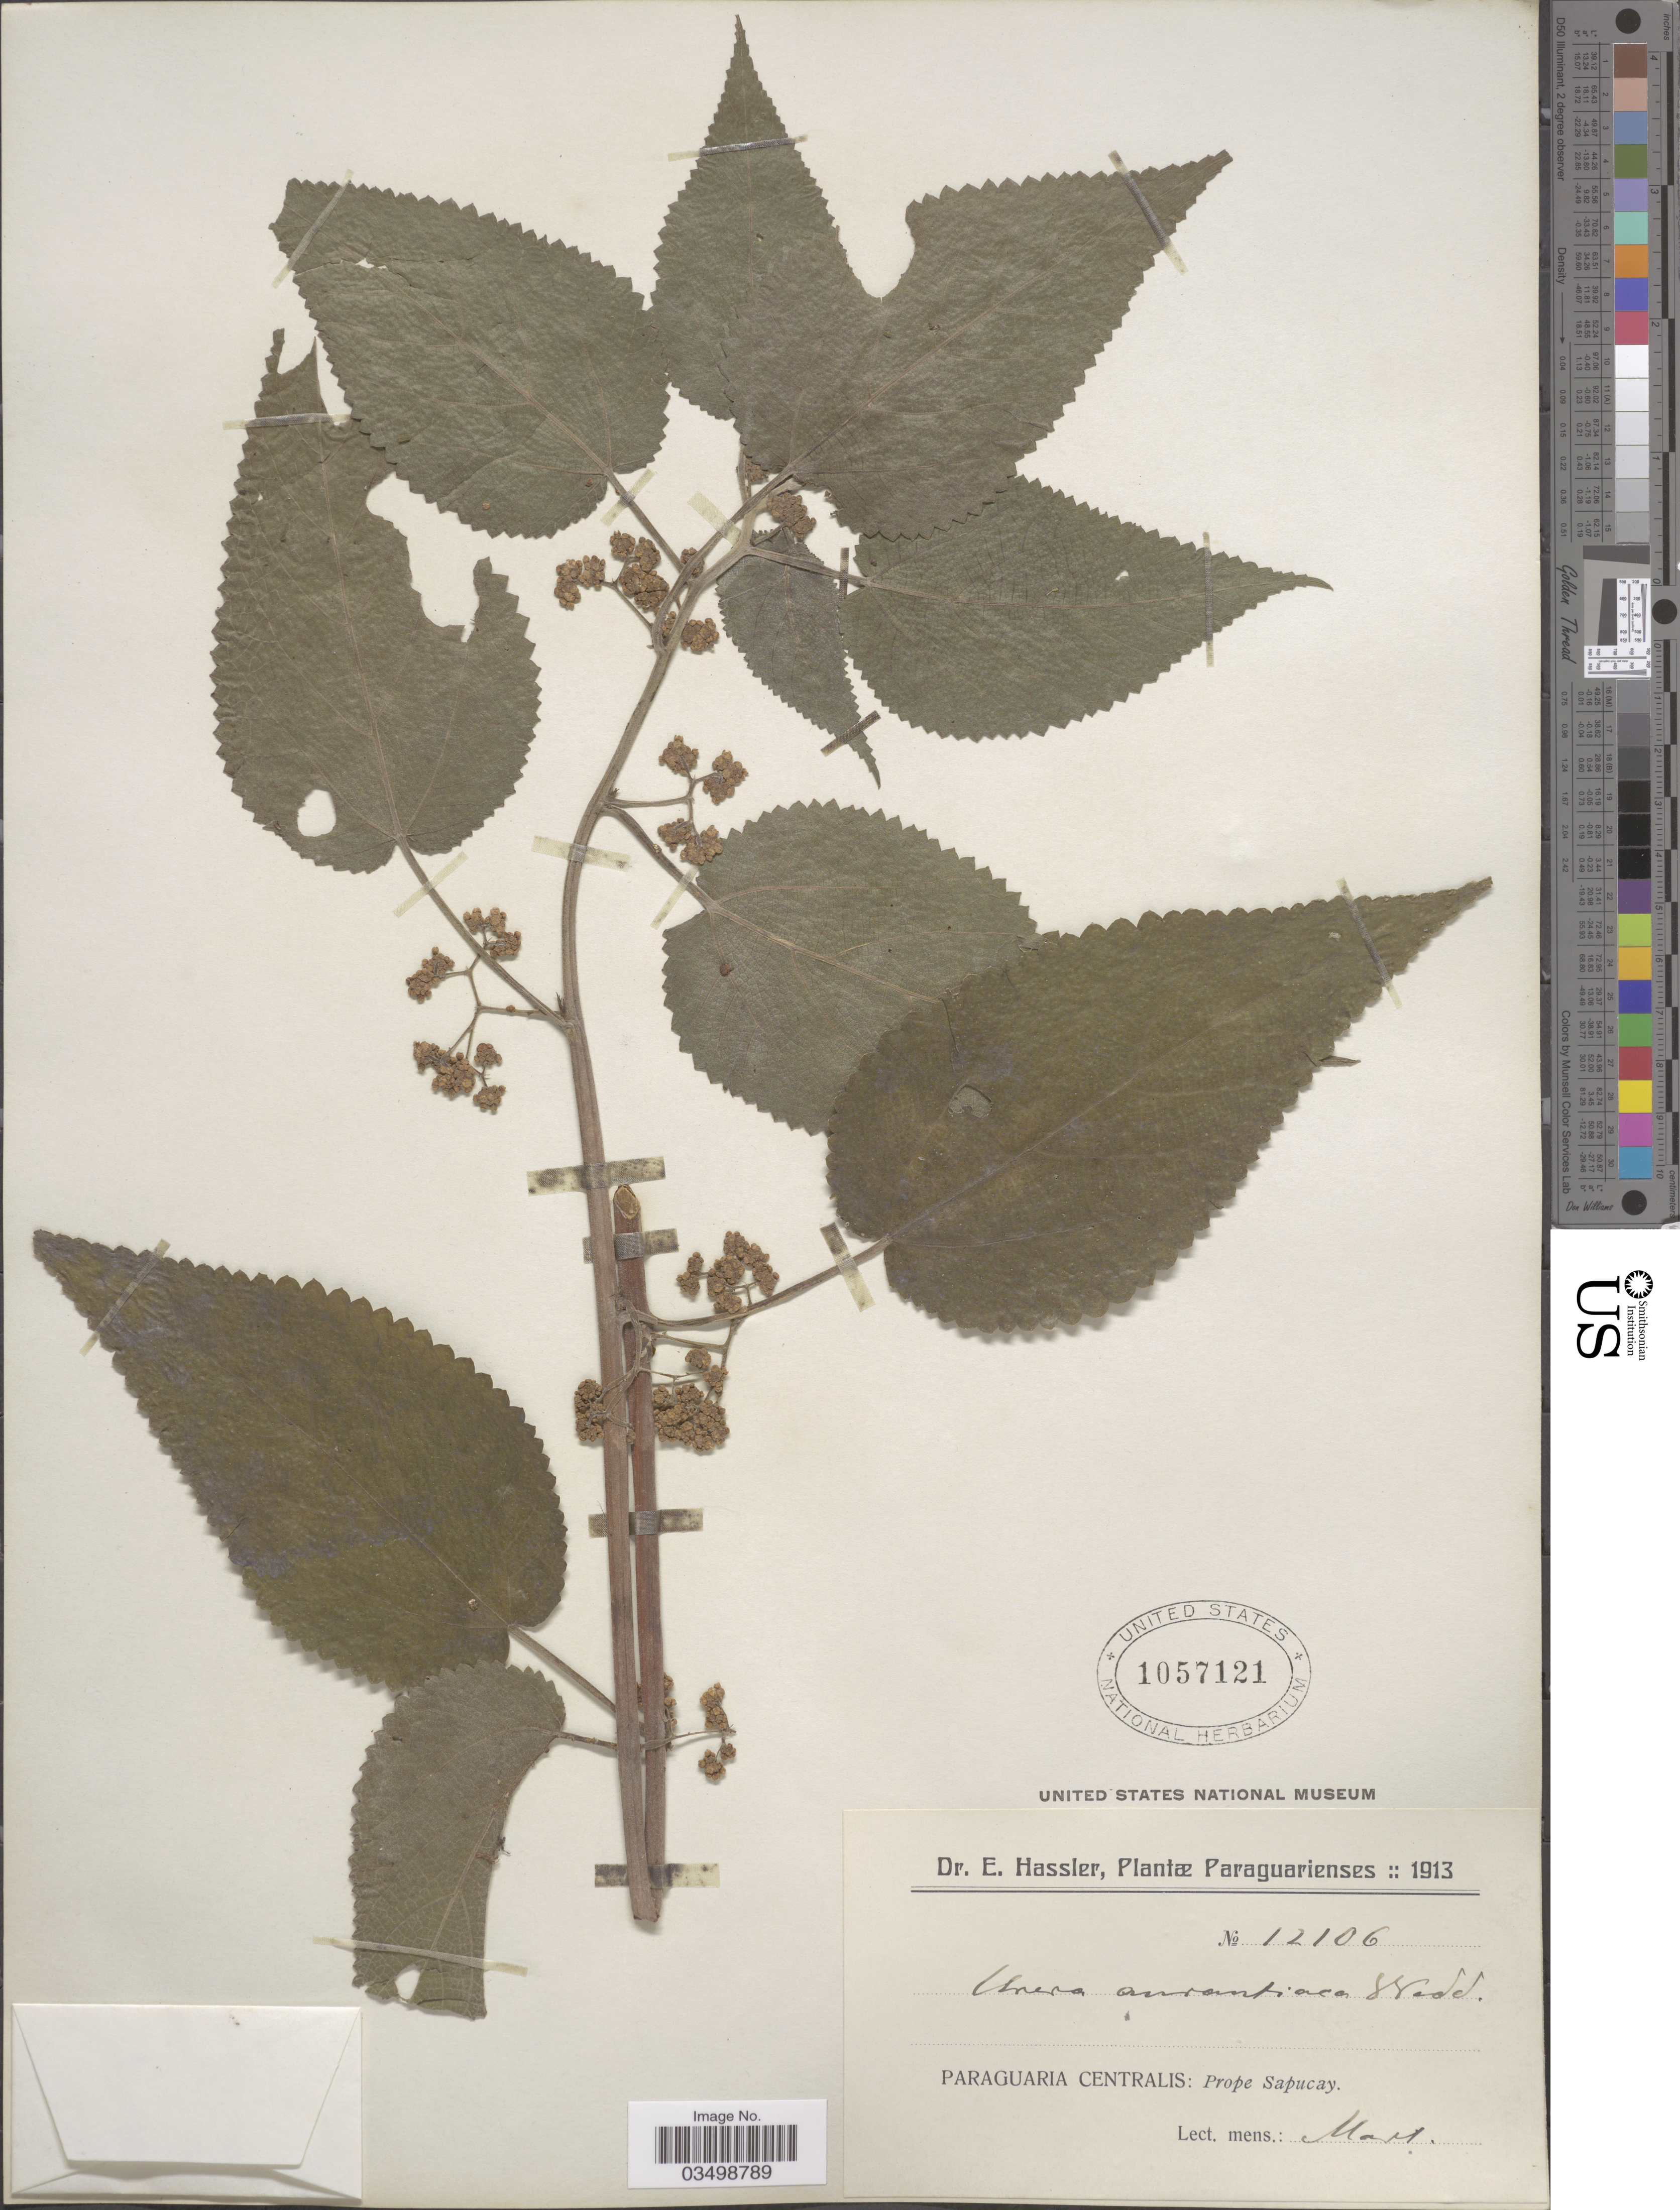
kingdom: Plantae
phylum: Tracheophyta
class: Magnoliopsida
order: Rosales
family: Urticaceae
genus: Urera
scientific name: Urera aurantiaca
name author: Wedd.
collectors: E. Hassler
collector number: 12106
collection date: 1913-03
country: Paraguay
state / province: Paraguari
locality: Paraguaria Centralis: Prope Sapucay.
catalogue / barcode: US 1057121